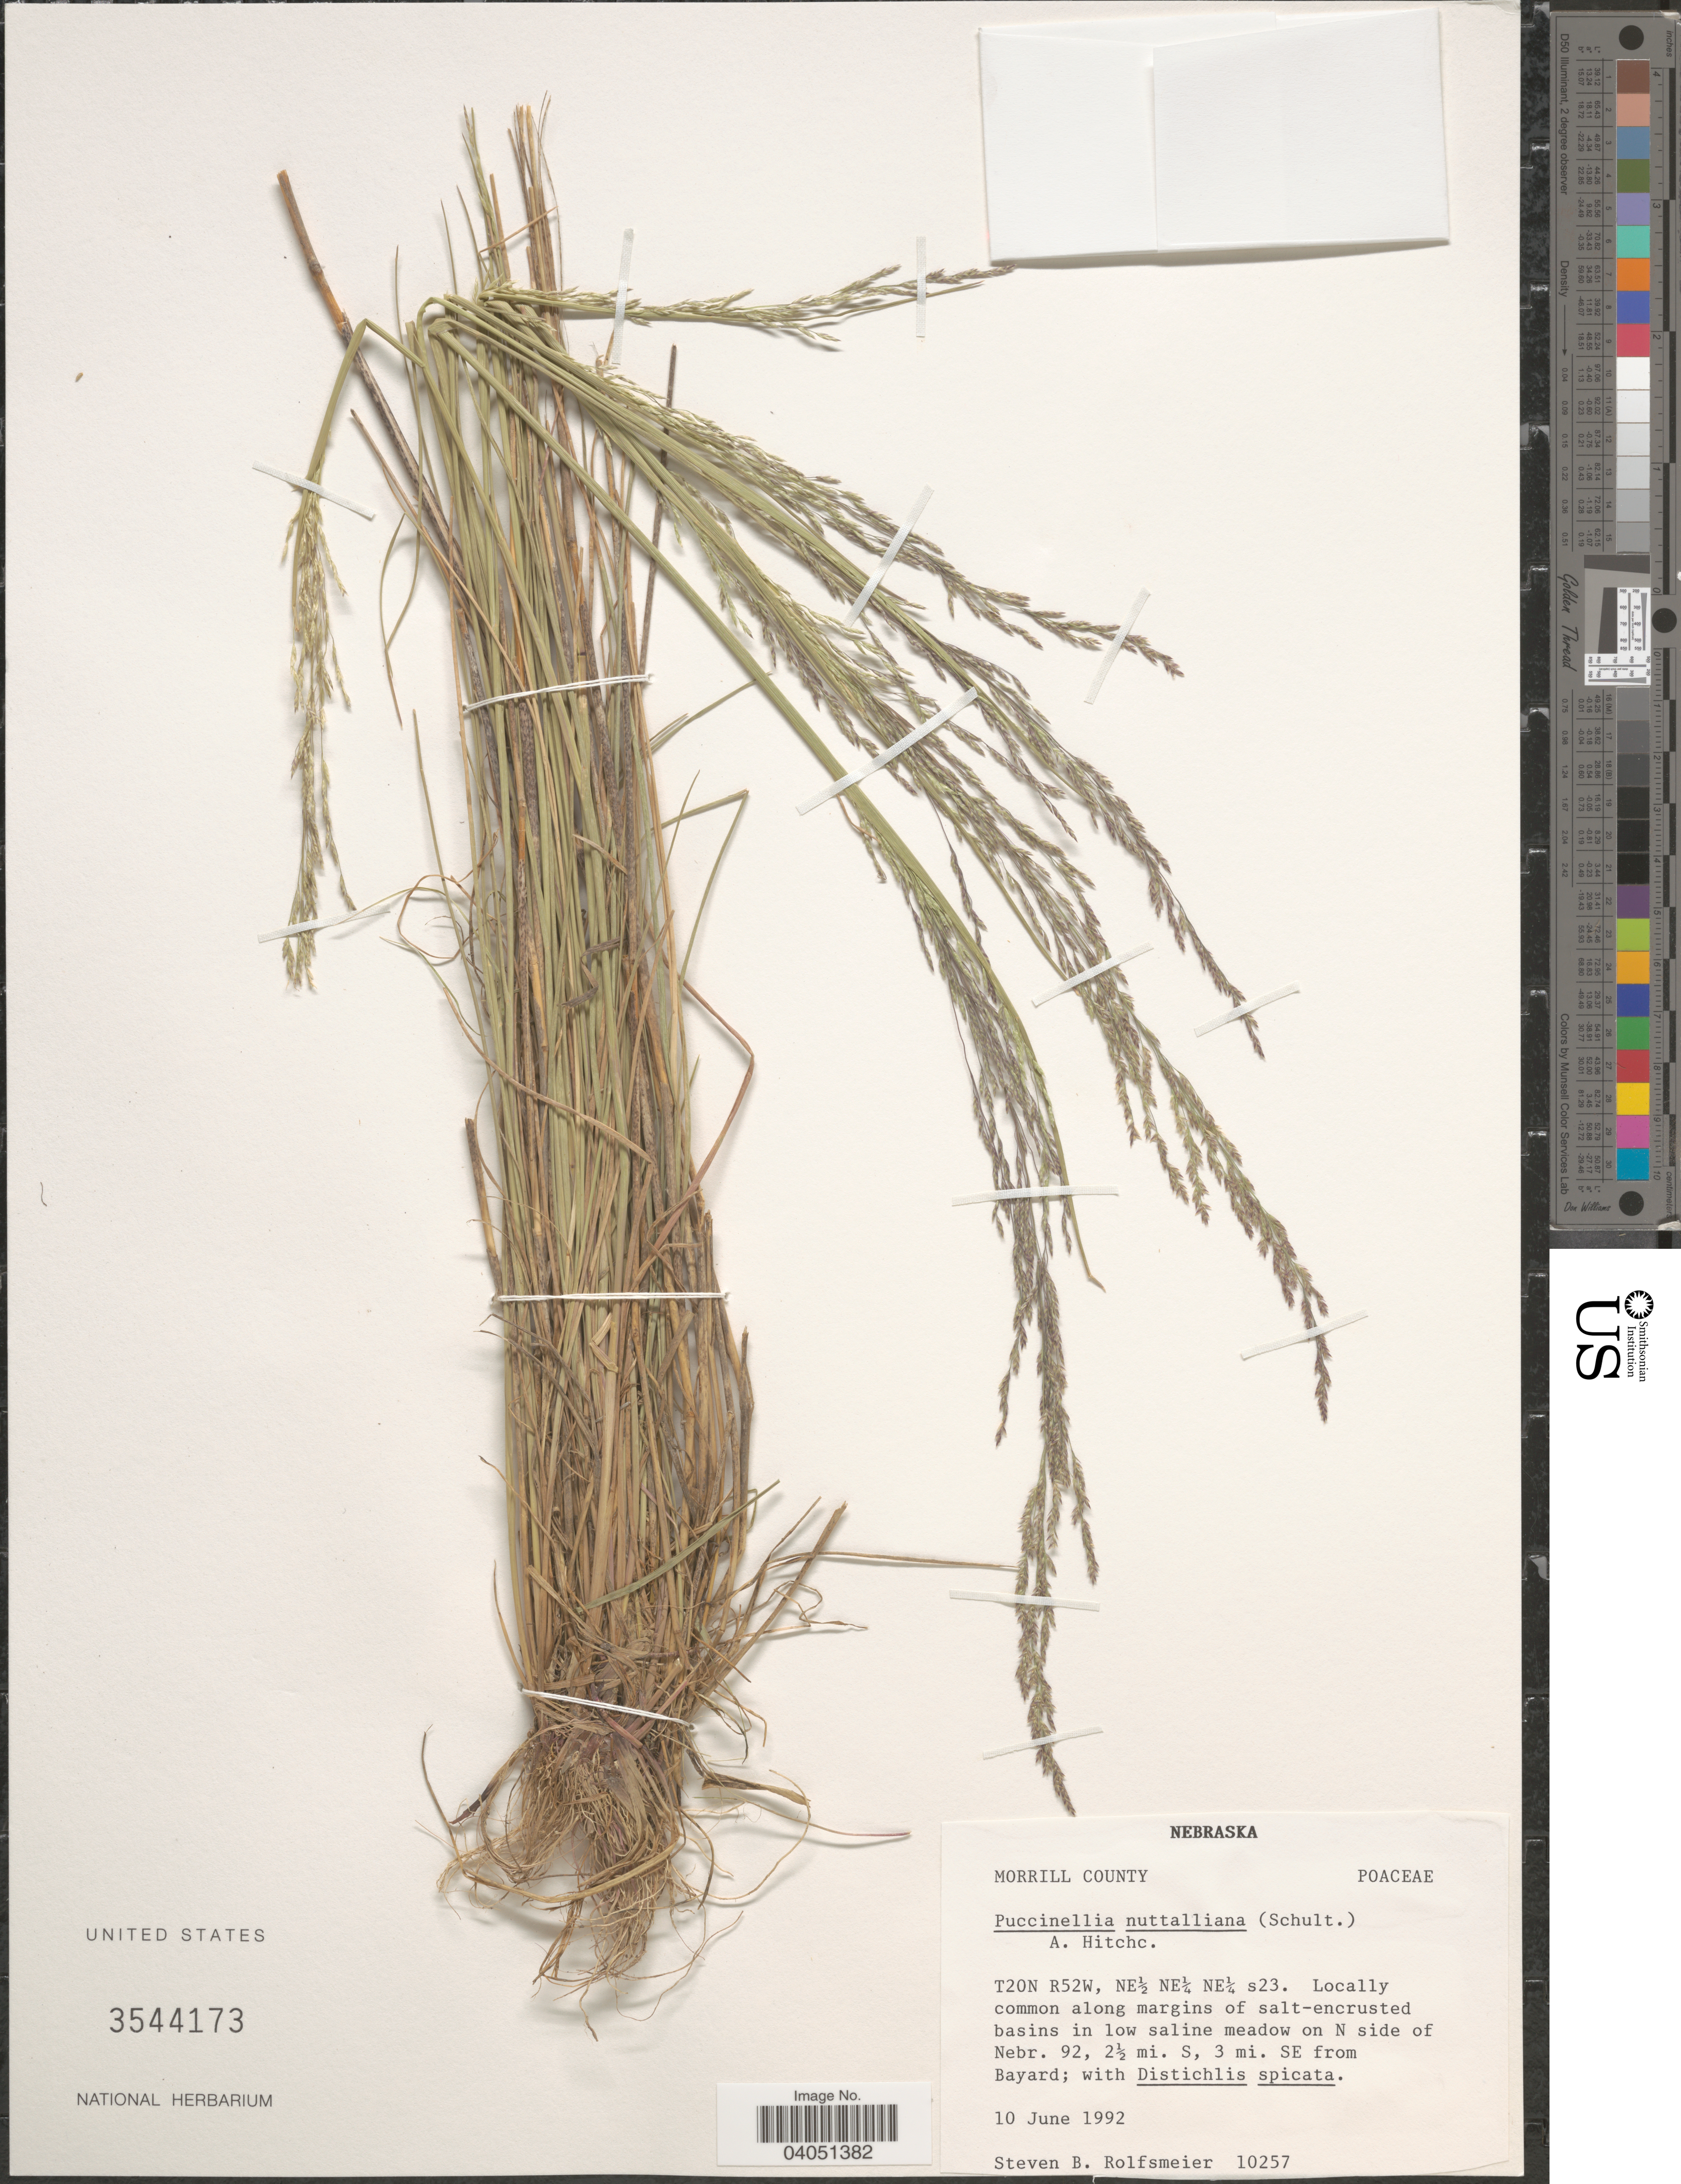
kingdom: Plantae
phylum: Tracheophyta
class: Liliopsida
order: Poales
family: Poaceae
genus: Puccinellia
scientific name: Puccinellia nuttalliana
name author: (Schult.) Hitchc.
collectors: S. Rolfsmeier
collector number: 10257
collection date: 1992-06-10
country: United States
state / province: Nebraska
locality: Morrill County. T20N R52W, NE½ NE¼ s23. Along margins of salt-encrusted basins in low saline meadow on N side of Nebr. 92, 2½ mi. S, 3 mi. SE from Bayard.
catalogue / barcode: US 3544173